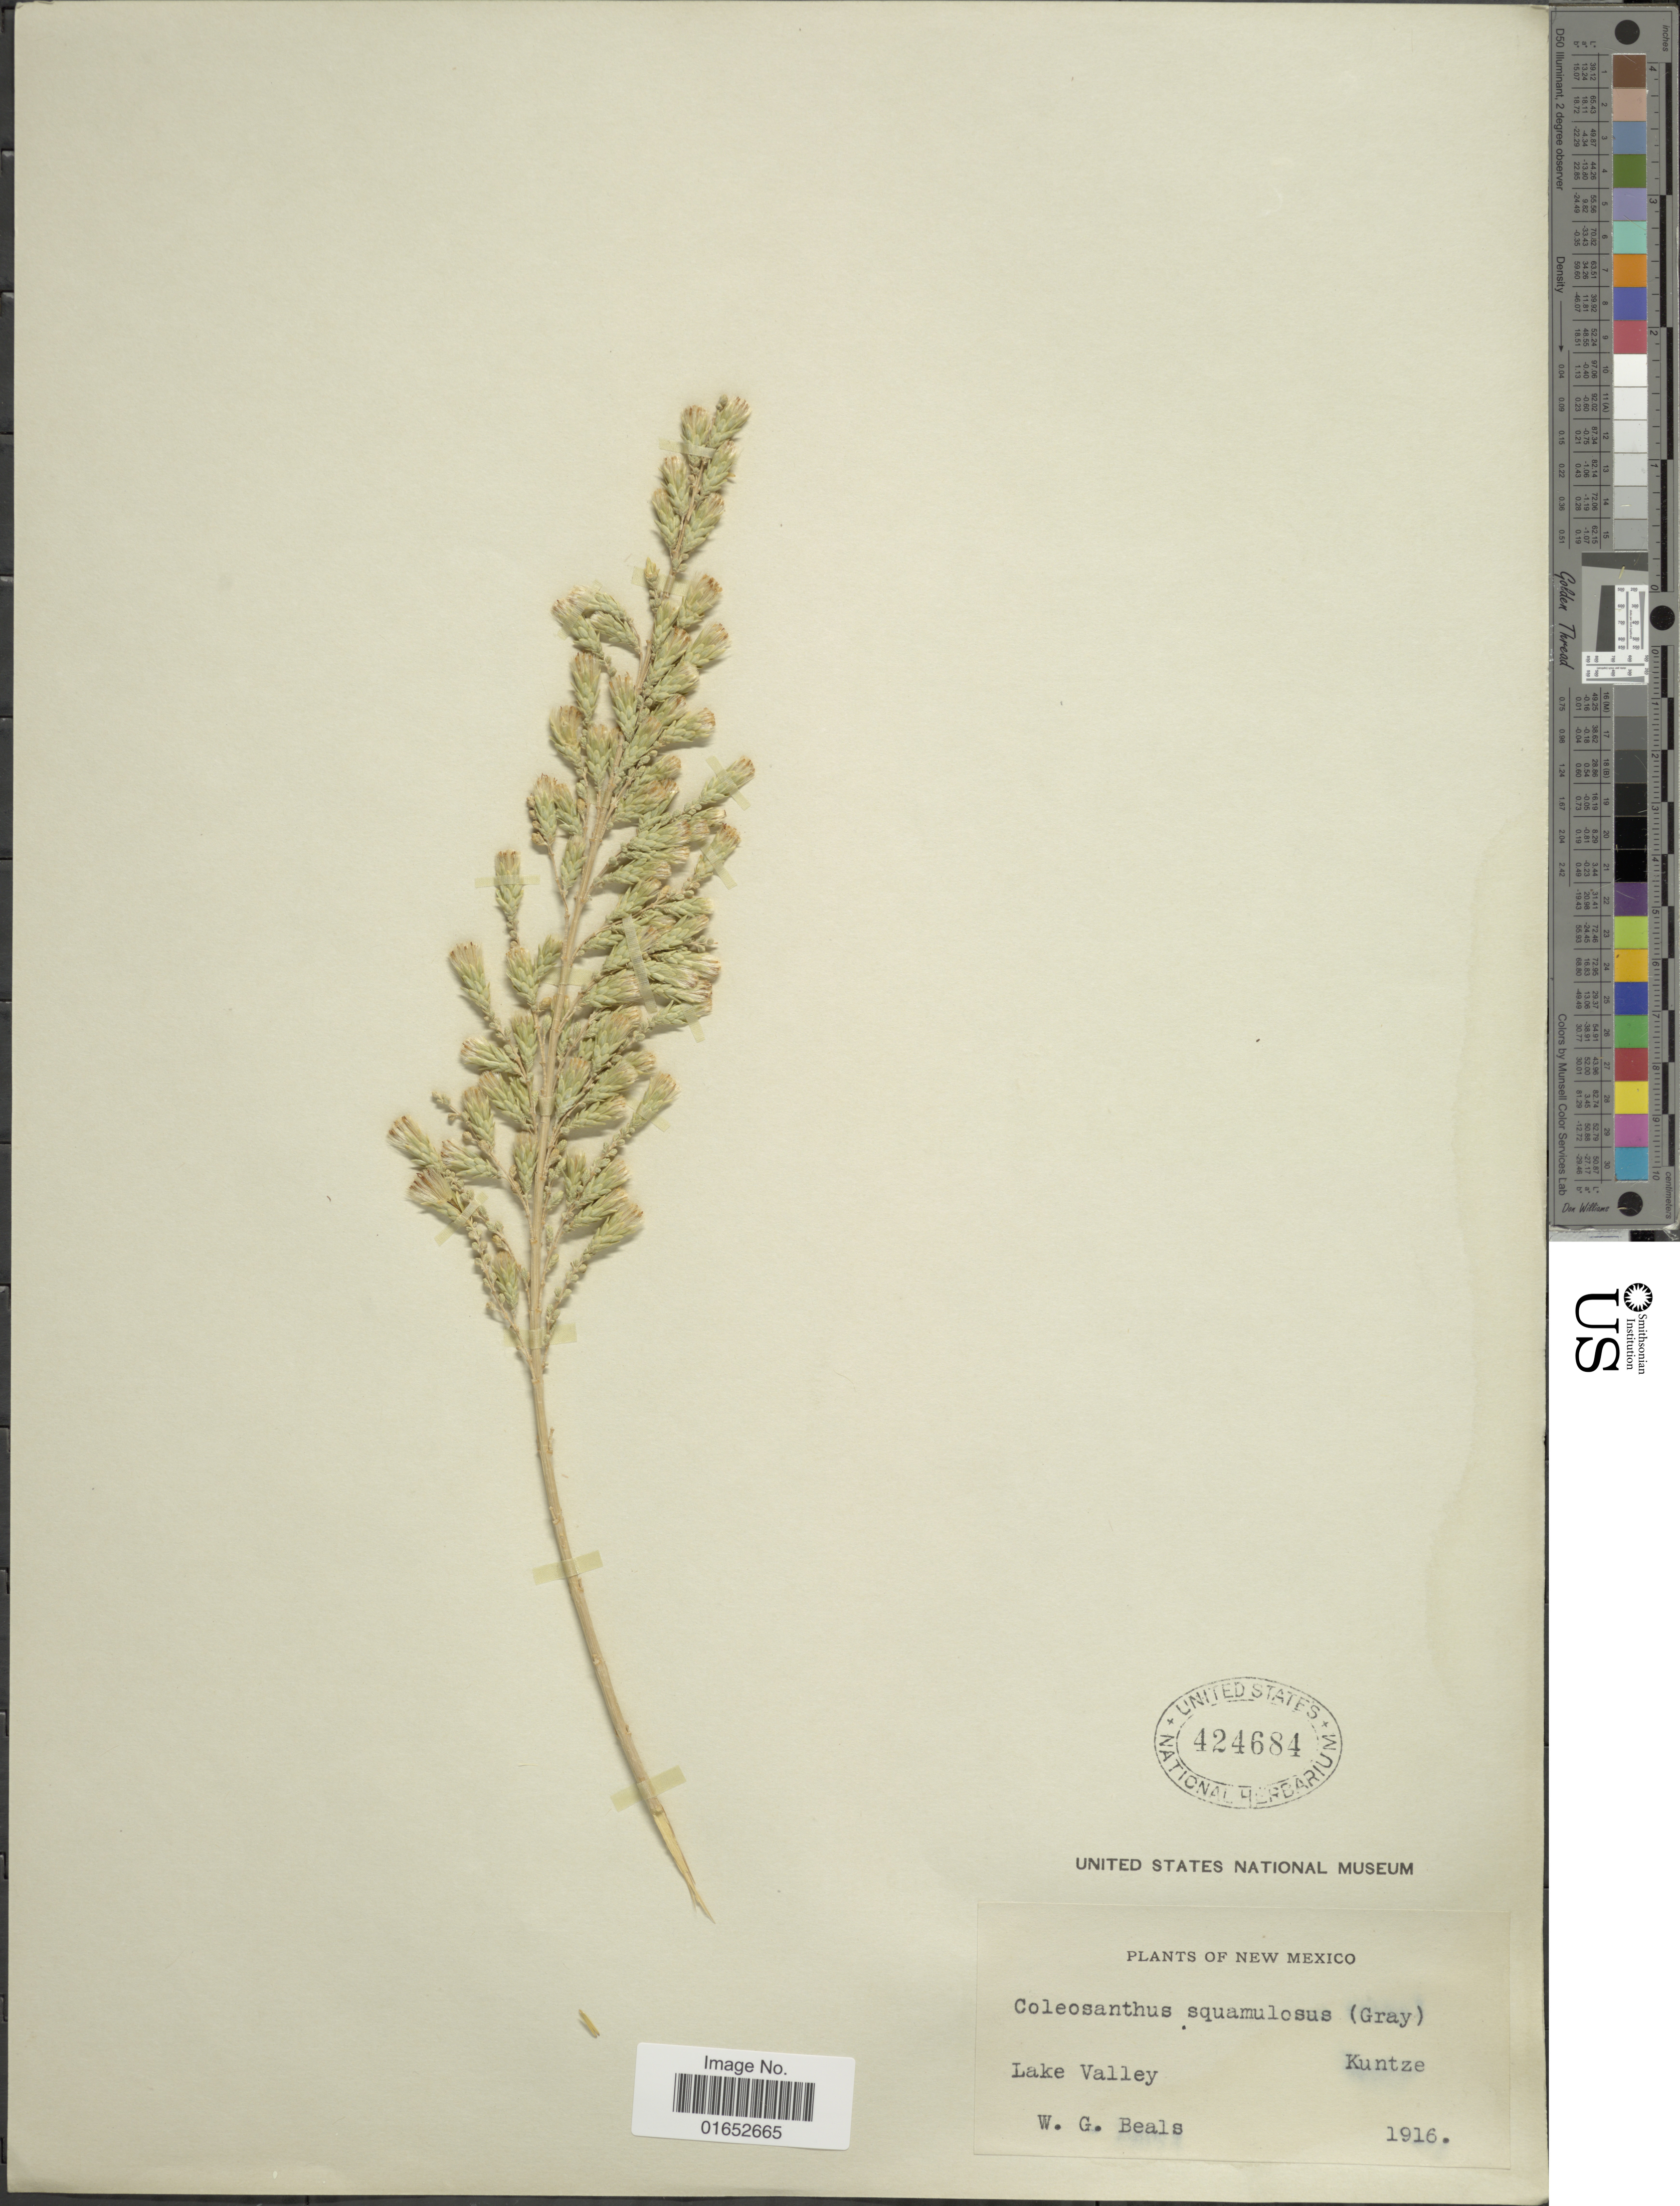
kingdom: Plantae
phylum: Tracheophyta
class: Magnoliopsida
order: Asterales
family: Asteraceae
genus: Asanthus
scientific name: Asanthus squamulosus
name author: (A. Gray) R.M. King & H. Rob.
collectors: Mrs. W. G. Beals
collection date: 1916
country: United States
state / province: New Mexico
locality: Lake Valley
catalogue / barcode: US 424684